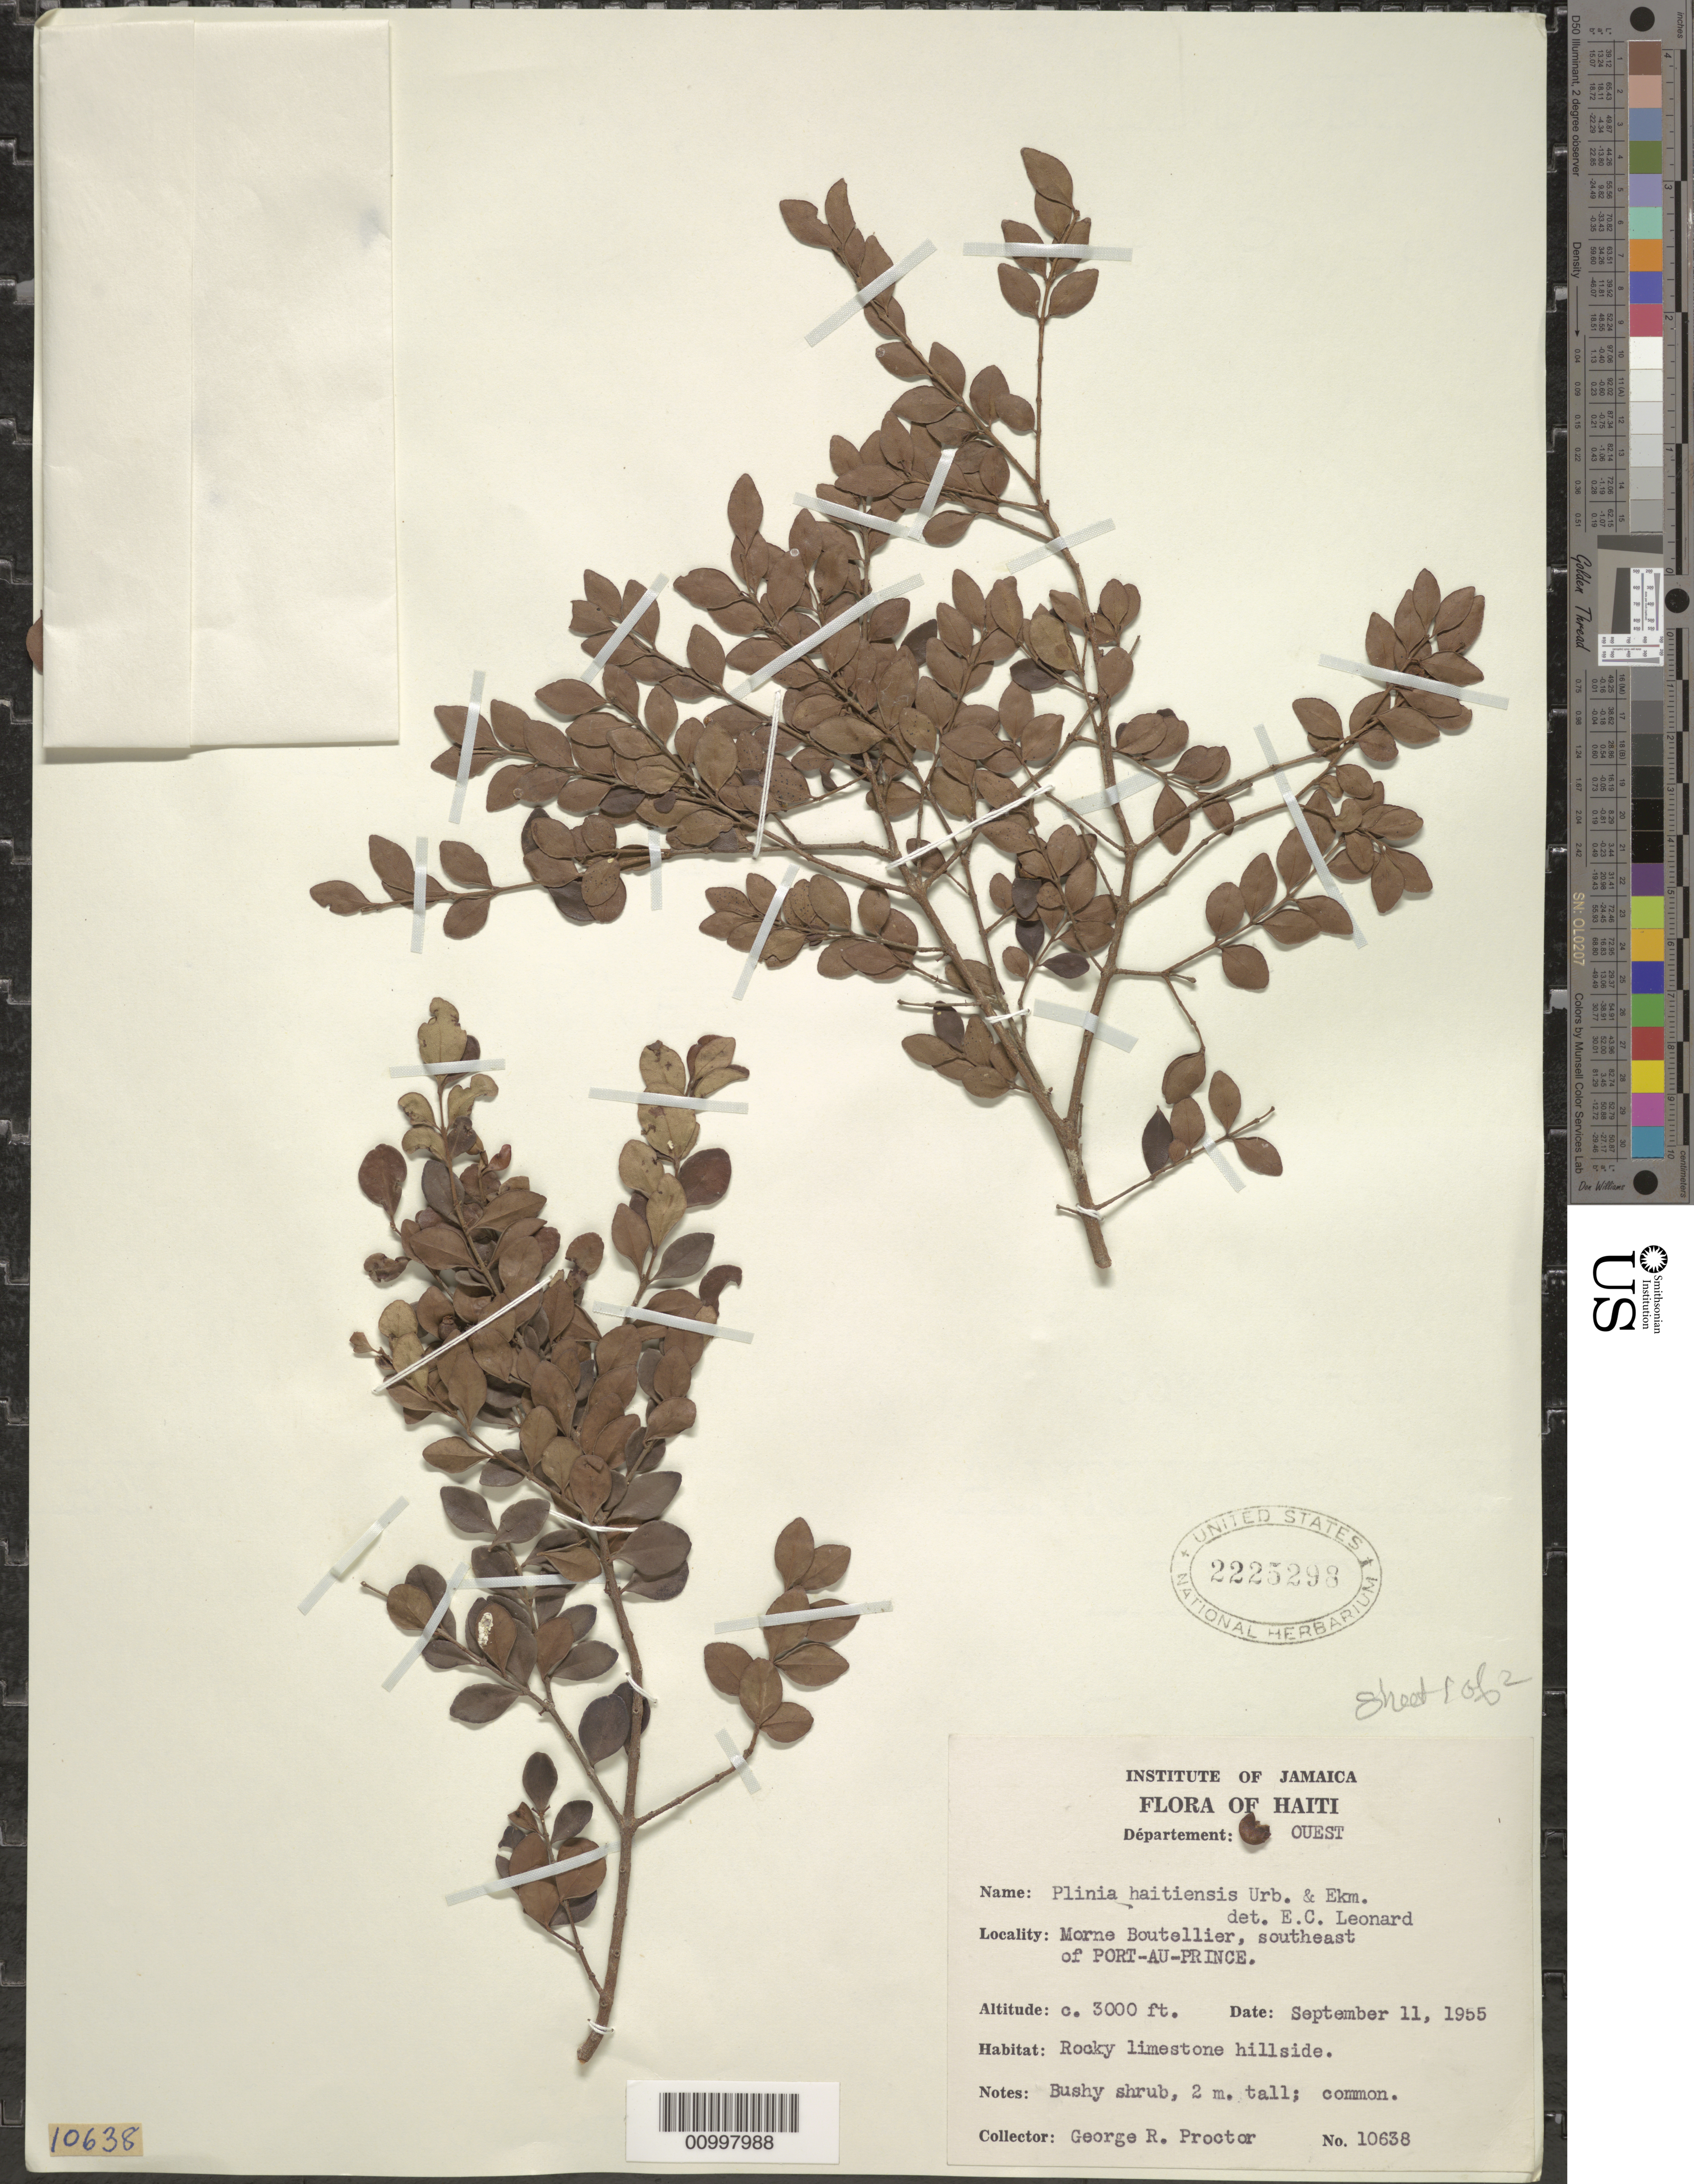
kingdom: Plantae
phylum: Tracheophyta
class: Magnoliopsida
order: Myrtales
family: Myrtaceae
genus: Plinia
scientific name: Plinia haitiensis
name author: Urb. & Ekman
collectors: G. R. Proctor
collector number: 10638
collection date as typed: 11 Sep 1955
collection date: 1955-09-11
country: Haiti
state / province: Óuest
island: Hispaniola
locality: Morne Boutellier, southeast of PORT-AU-PRINCE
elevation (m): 914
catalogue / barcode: US 2225298